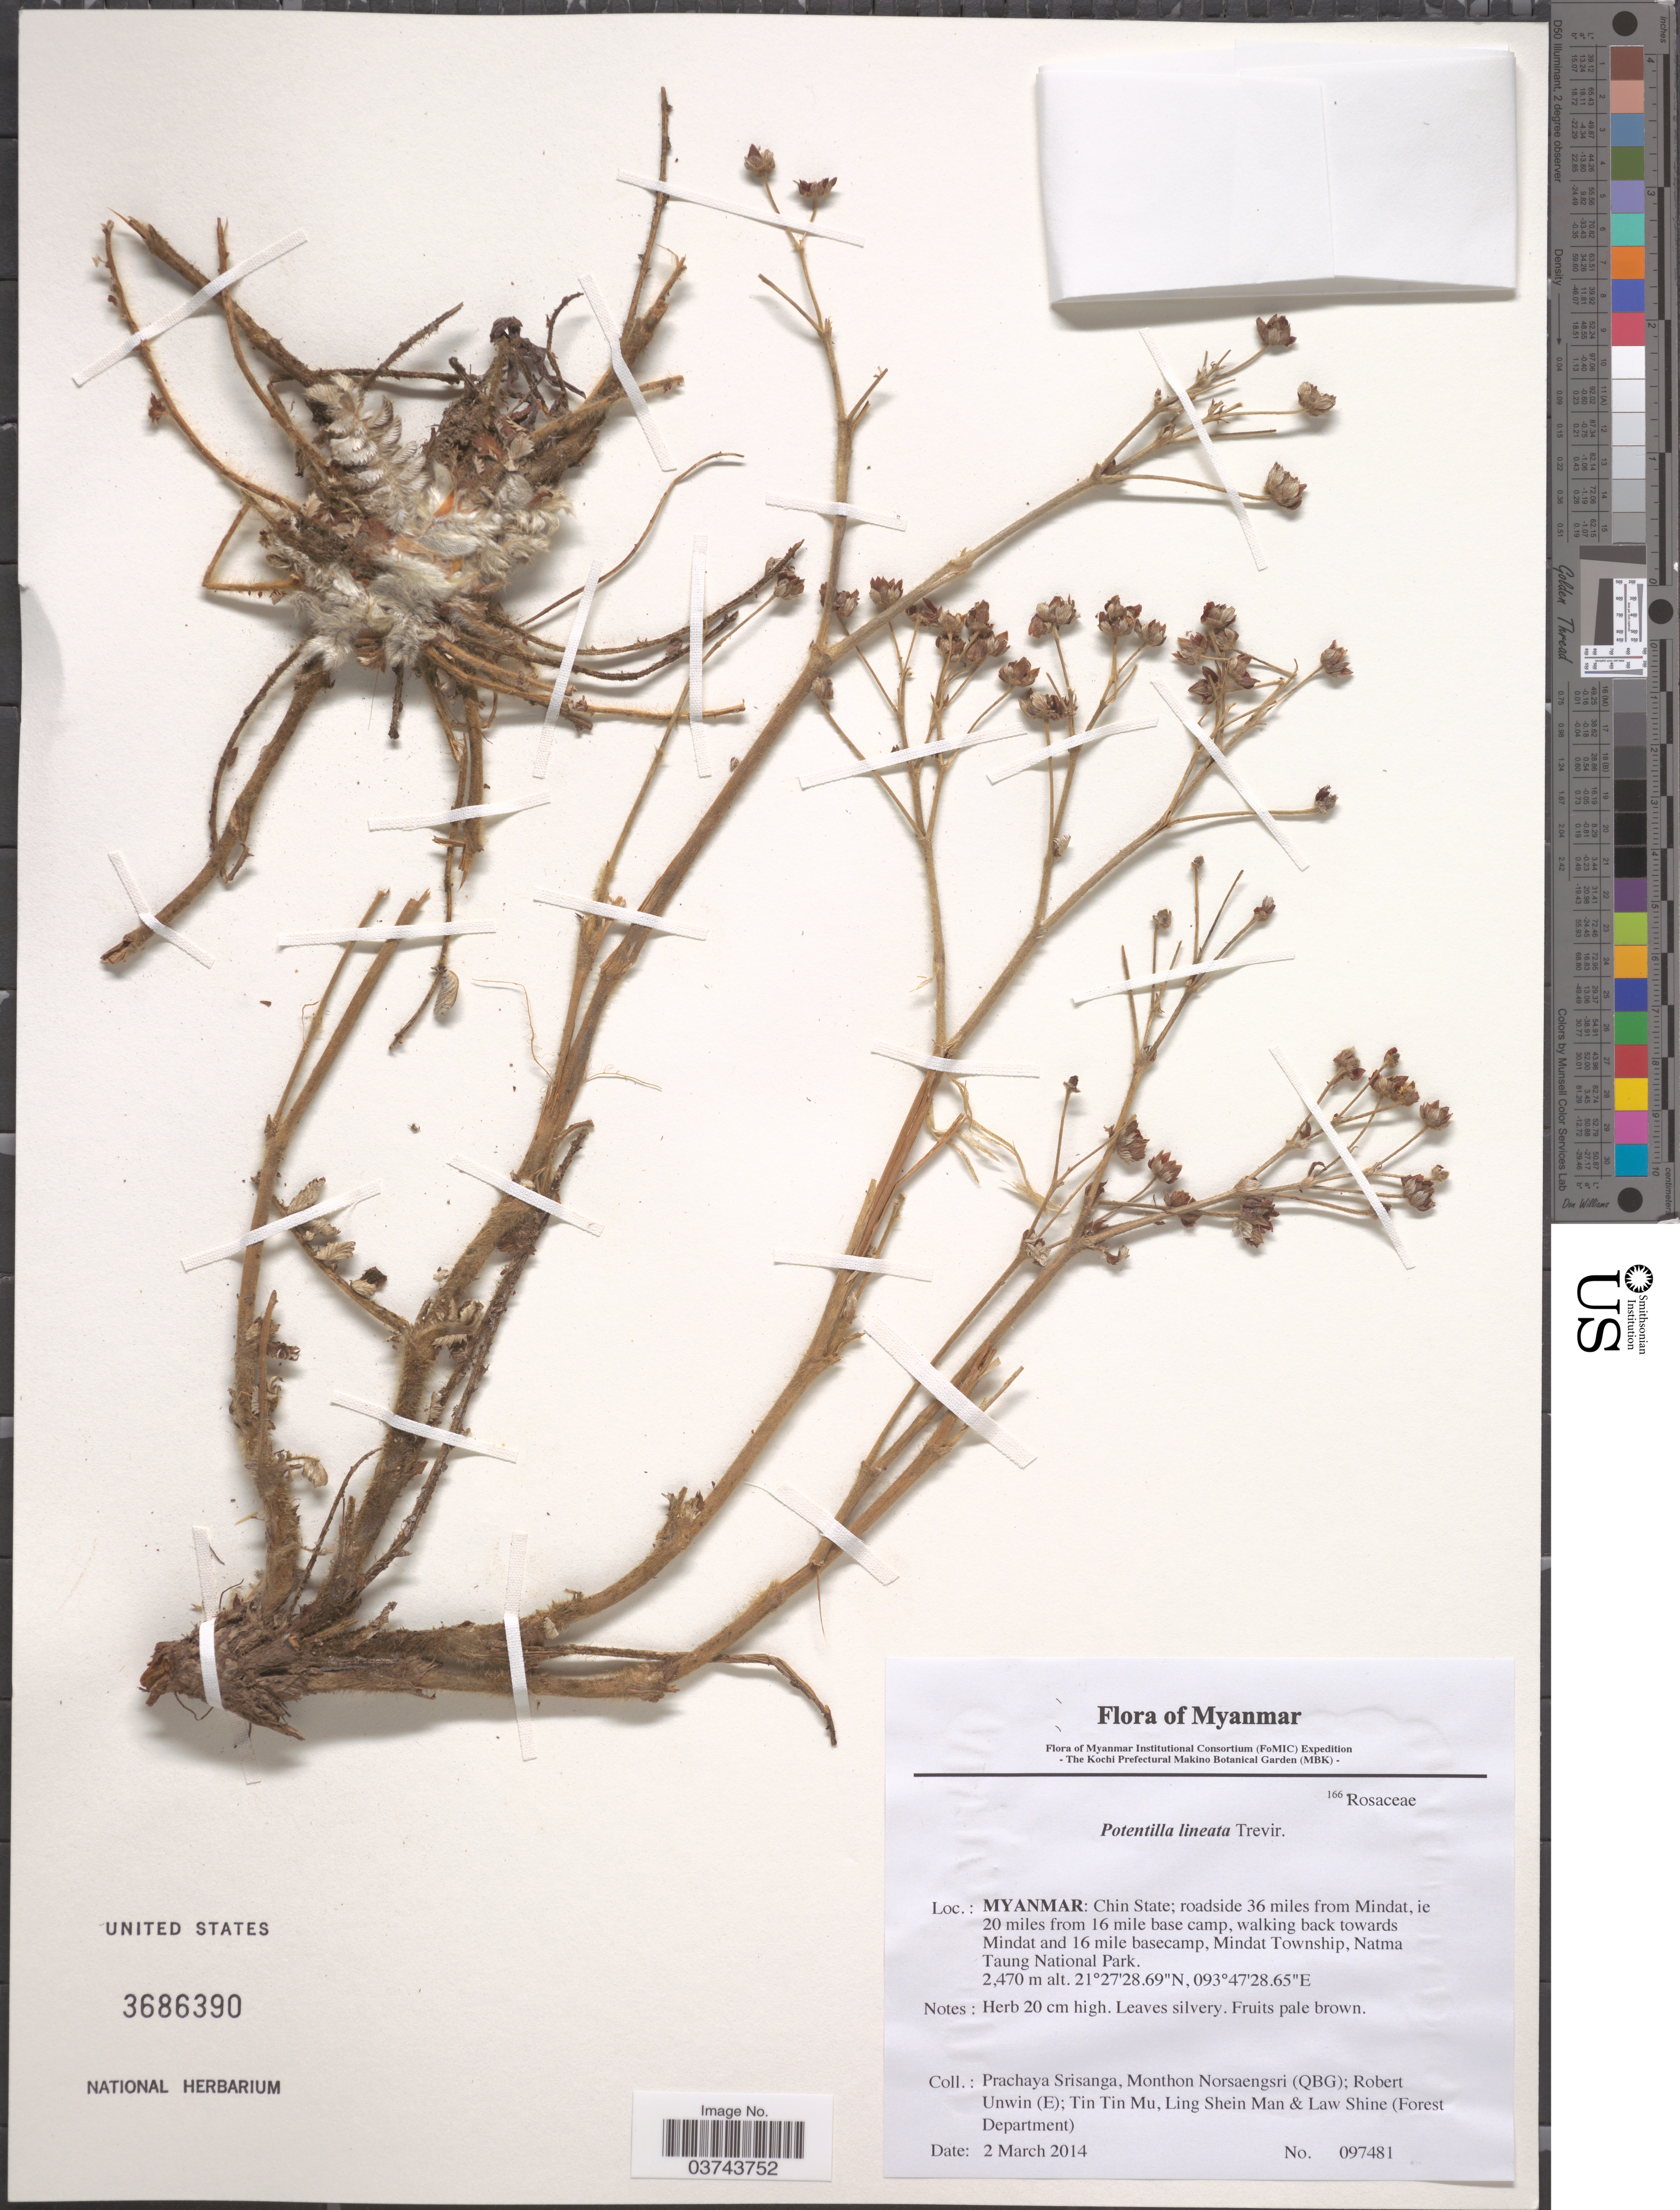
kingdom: Plantae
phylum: Tracheophyta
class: Magnoliopsida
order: Rosales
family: Rosaceae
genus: Potentilla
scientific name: Potentilla lineata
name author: Trevir.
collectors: P. Srisanga, M. Norsaengsri, R. Unwin, Tin Tin Mu & et al.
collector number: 097481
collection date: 2014-03-02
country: Myanmar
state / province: Chin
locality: Roadside 36 miles from Mindat, ie 20 miles from 16 mile base camp, walking back towards Mindat and 16 mile basecamp, Mindat Township, Natma Taung National Park.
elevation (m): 2470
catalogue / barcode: US 3686390